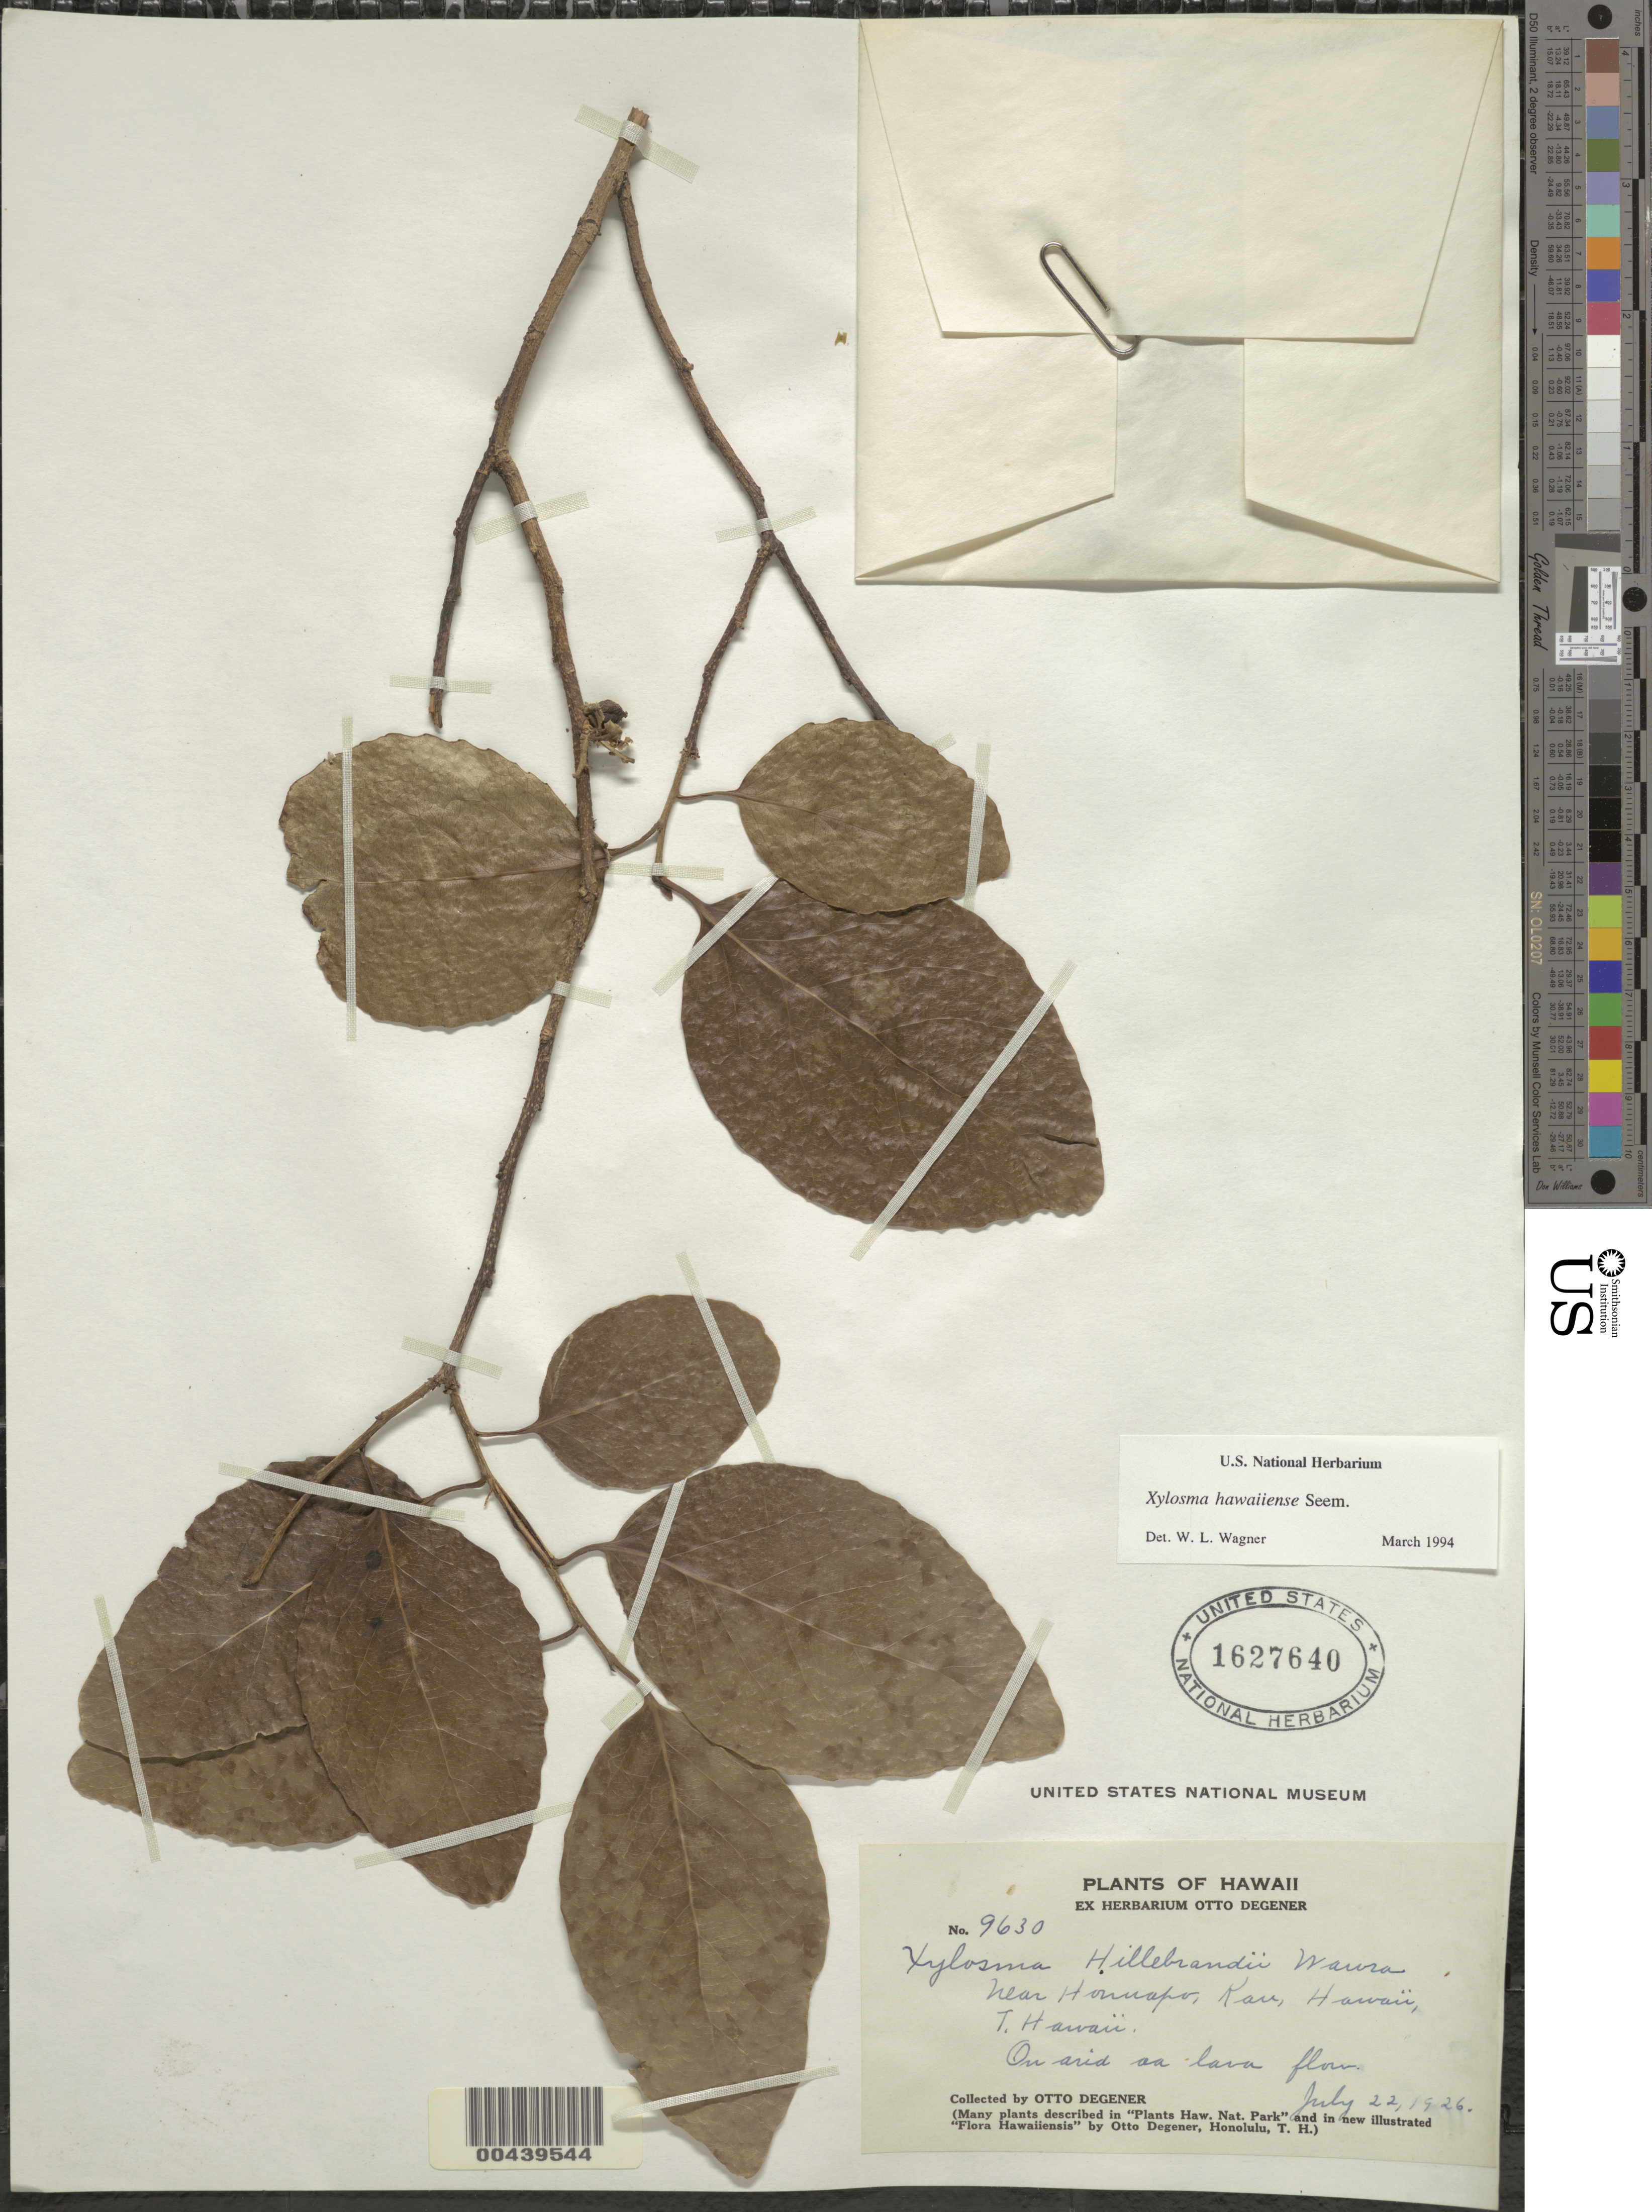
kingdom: Plantae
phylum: Tracheophyta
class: Magnoliopsida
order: Malpighiales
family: Salicaceae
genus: Xylosma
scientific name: Xylosma hawaiensis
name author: Seem.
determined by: Wagner, W. L., (BOT), Smithsonian Institution - National Museum of Natural History (UNITED STATES)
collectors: O. Degener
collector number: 9630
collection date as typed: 22 Jul 1926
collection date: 1926-07-22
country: United States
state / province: Hawaii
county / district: Hawaii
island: Hawaii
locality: Near Honuapo, Kau, on aa lava flow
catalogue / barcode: US 1627640